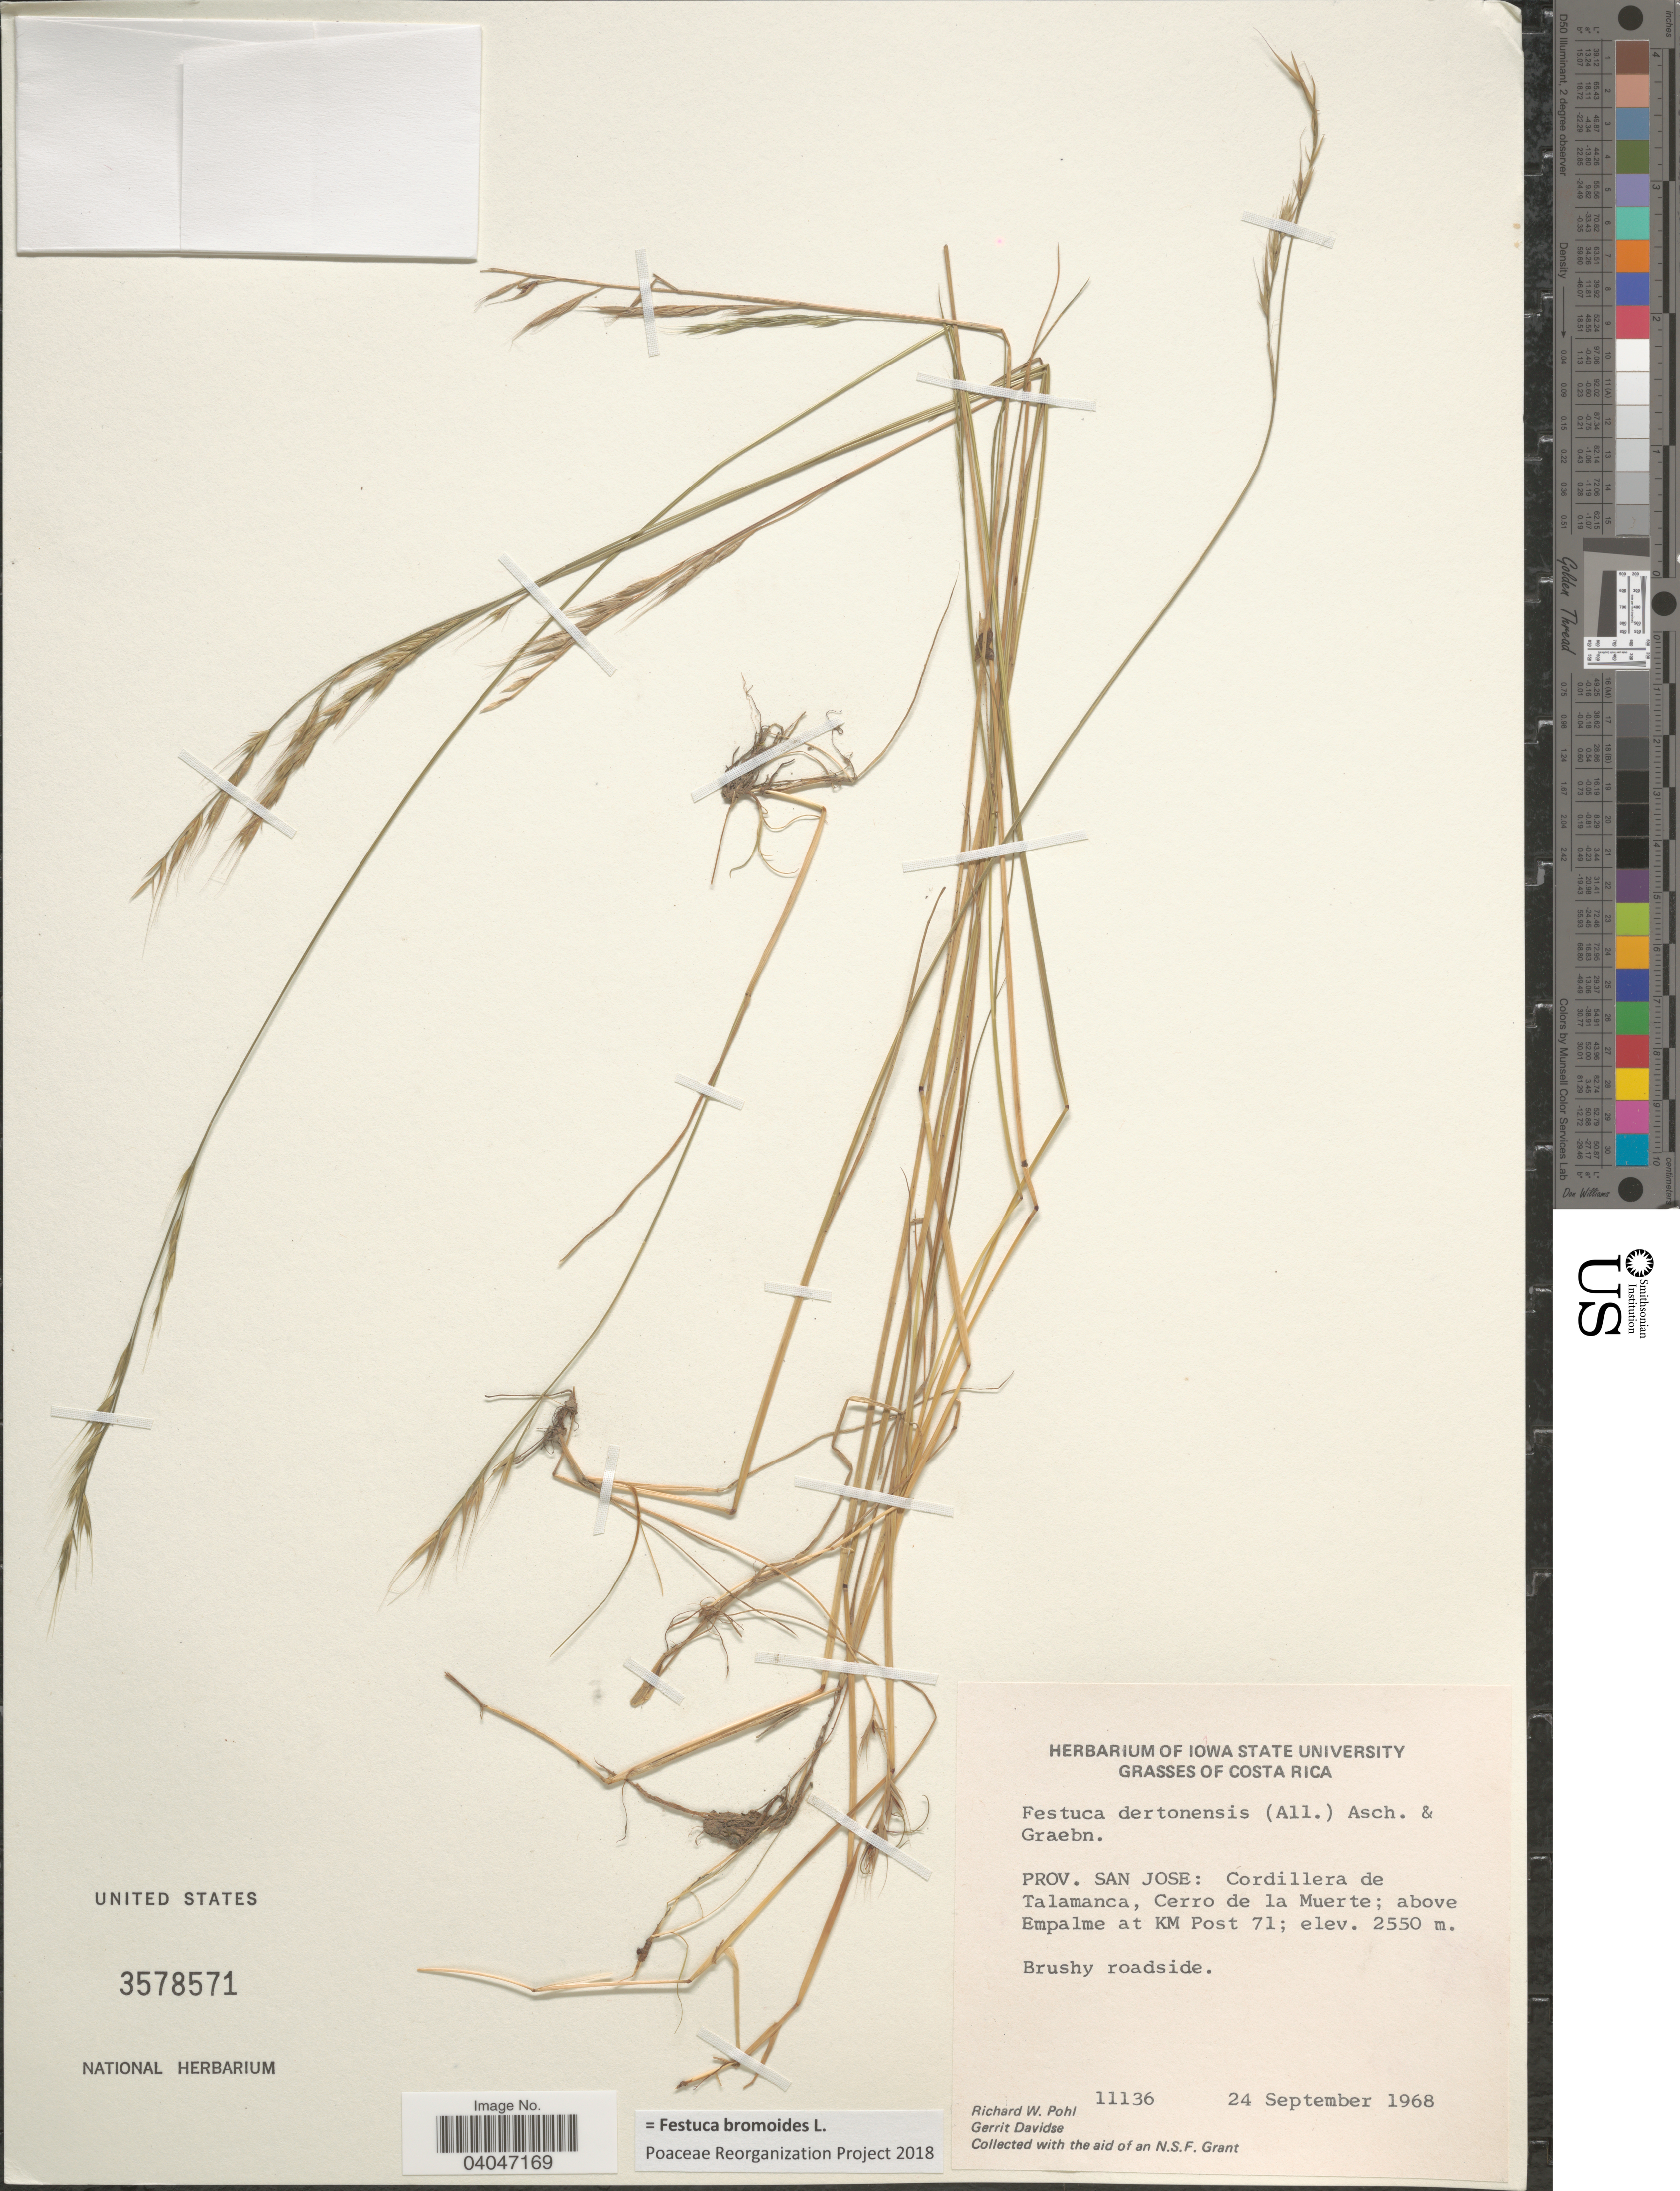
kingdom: Plantae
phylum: Tracheophyta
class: Liliopsida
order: Poales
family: Poaceae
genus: Festuca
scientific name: Festuca bromoides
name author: L.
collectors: R. W. Pohl & G. Davidse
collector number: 11136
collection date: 1968-09-24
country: Costa Rica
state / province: San José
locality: Cordillera de Talamanca, Cerro de la Muerte; above Empalme at KM Post 71.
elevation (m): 2550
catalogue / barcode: US 3578571